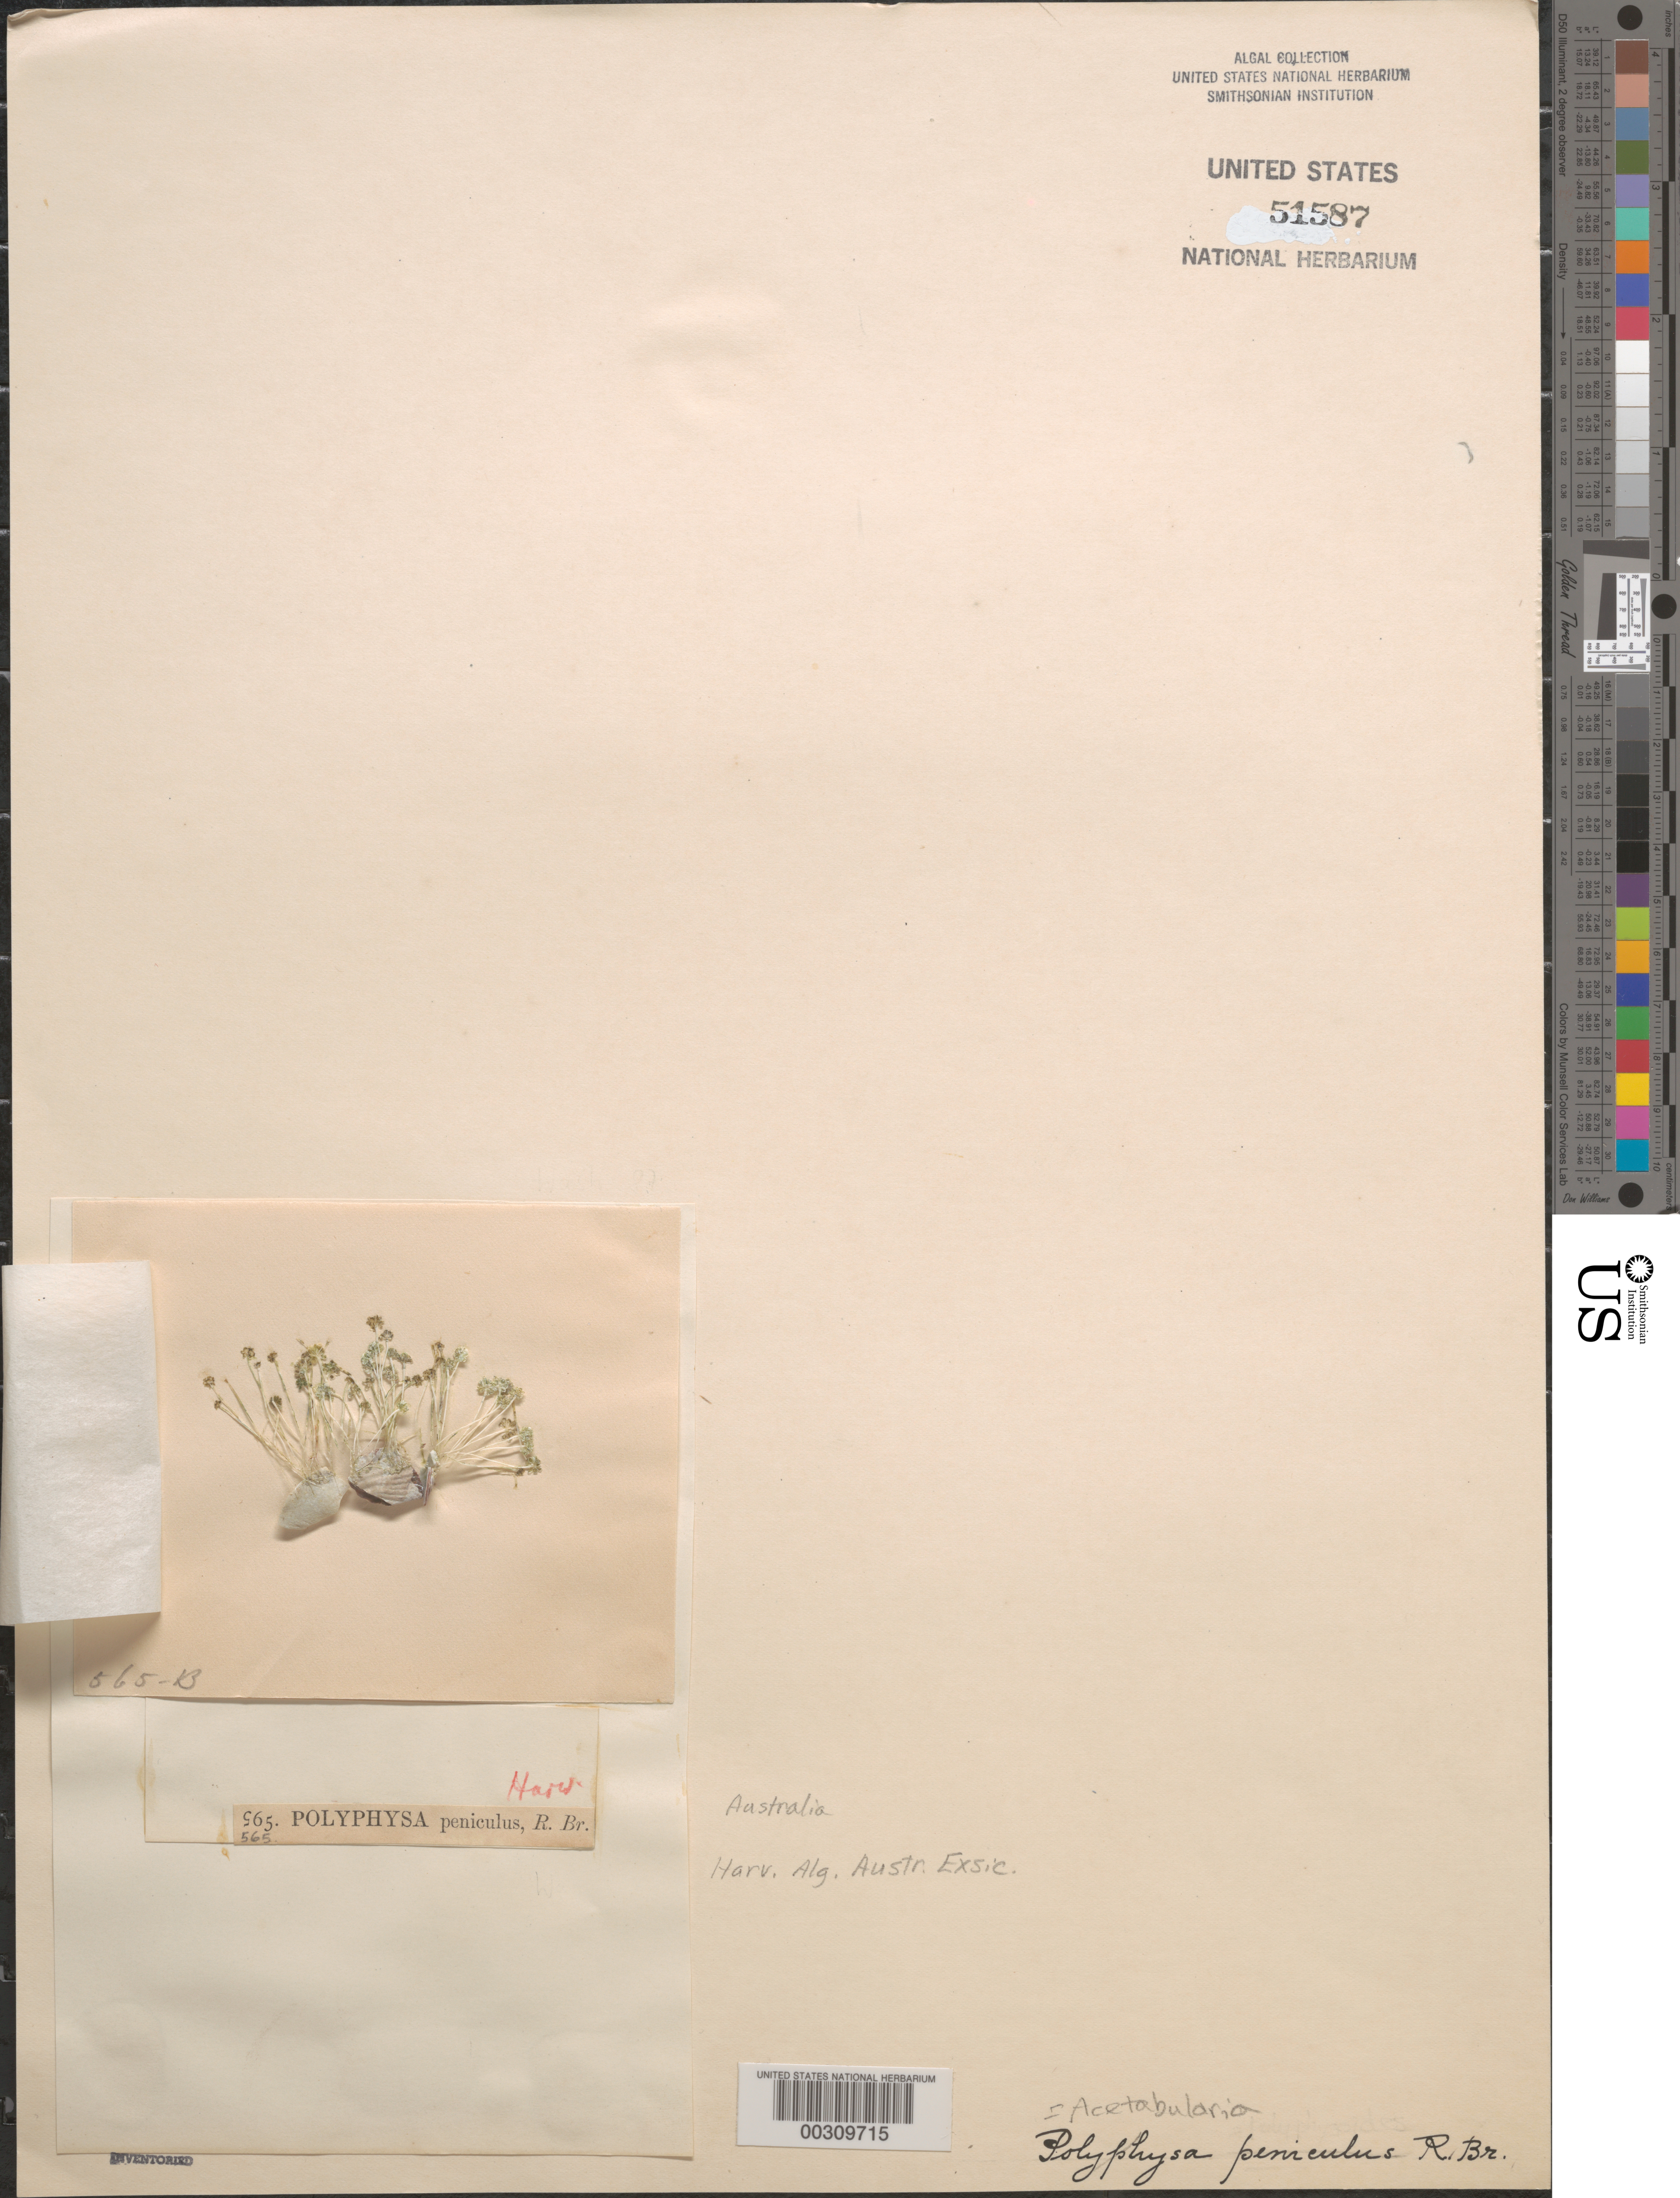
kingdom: Plantae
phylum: Chlorophyta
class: Ulvophyceae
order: Dasycladales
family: Polyphysaceae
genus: Acetabularia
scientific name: Acetabularia peniculus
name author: (R. Br. ex Turner) Solms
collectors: W. Harvey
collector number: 565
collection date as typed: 1854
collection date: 1854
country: Australia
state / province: Western Australia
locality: Princess Royal Harbor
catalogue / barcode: US 51587